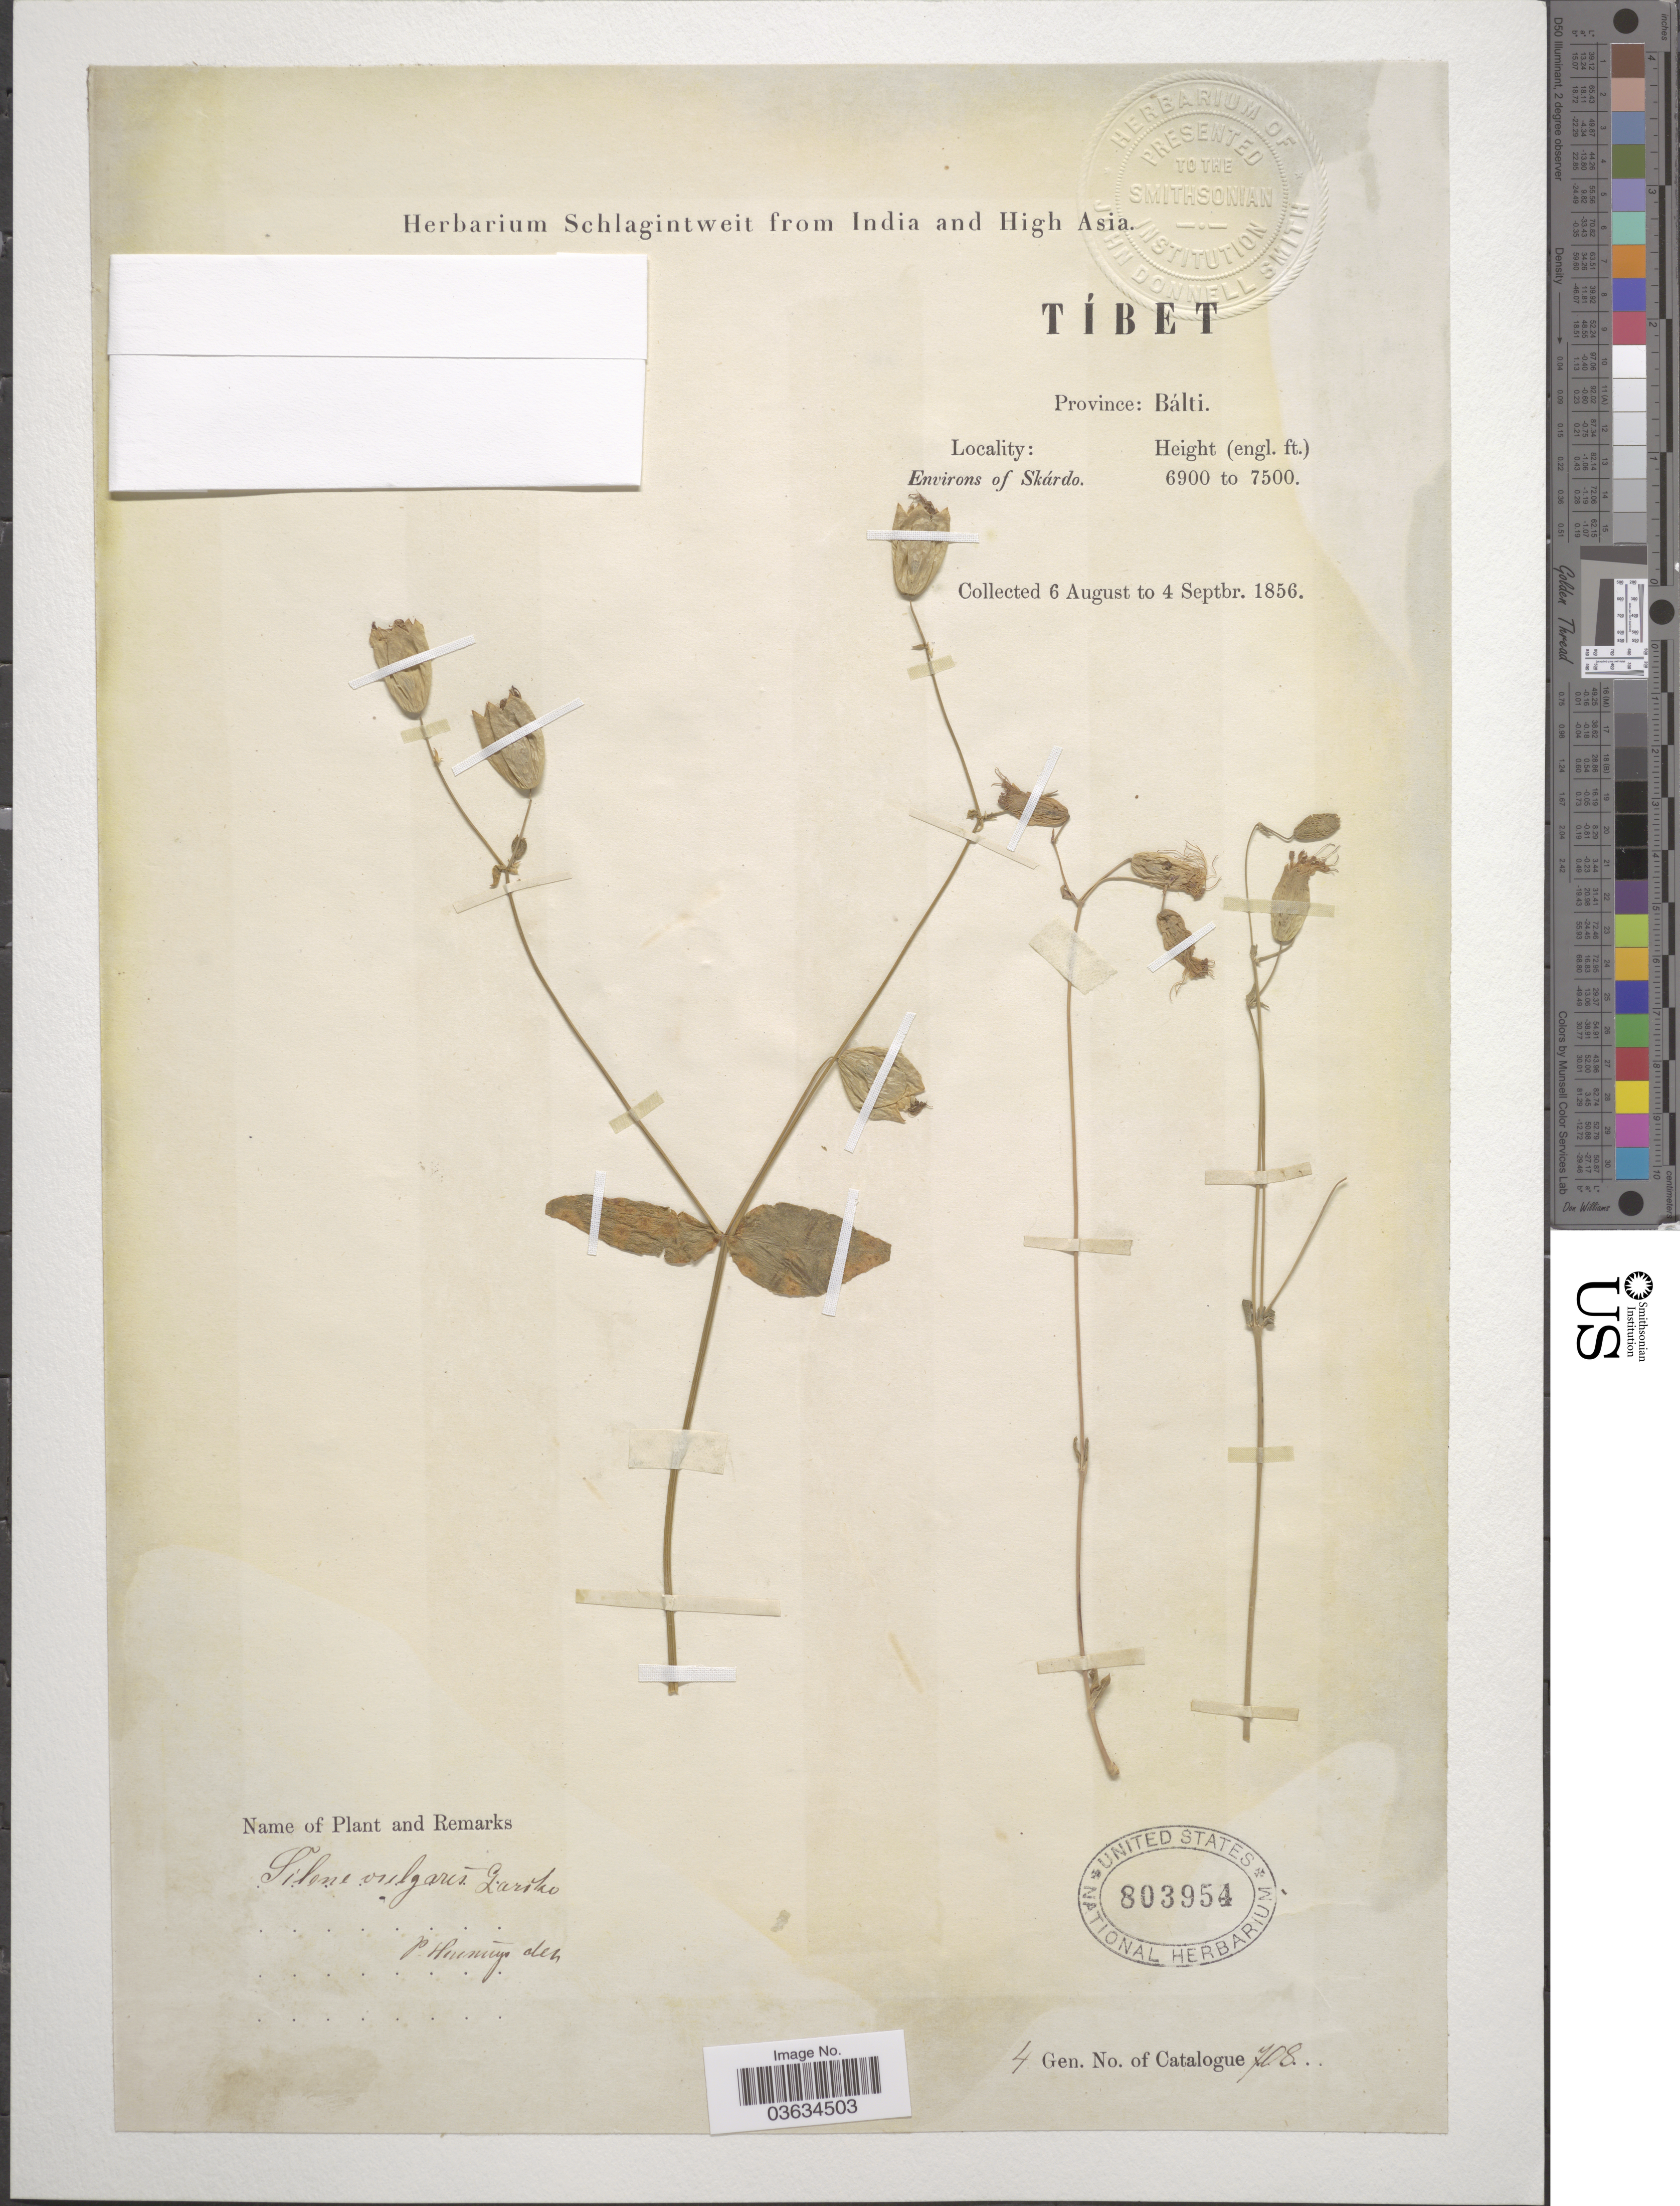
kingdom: Plantae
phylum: Tracheophyta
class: Magnoliopsida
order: Caryophyllales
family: Caryophyllaceae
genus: Silene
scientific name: Silene vulgaris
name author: (Moench) Garcke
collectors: ex herb. Schlagintweit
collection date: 1856-08-06/1856-09-04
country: China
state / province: Xizang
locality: Tíbet. Province: Bálti. Environs of Skárdo.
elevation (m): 2103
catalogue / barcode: US 803954